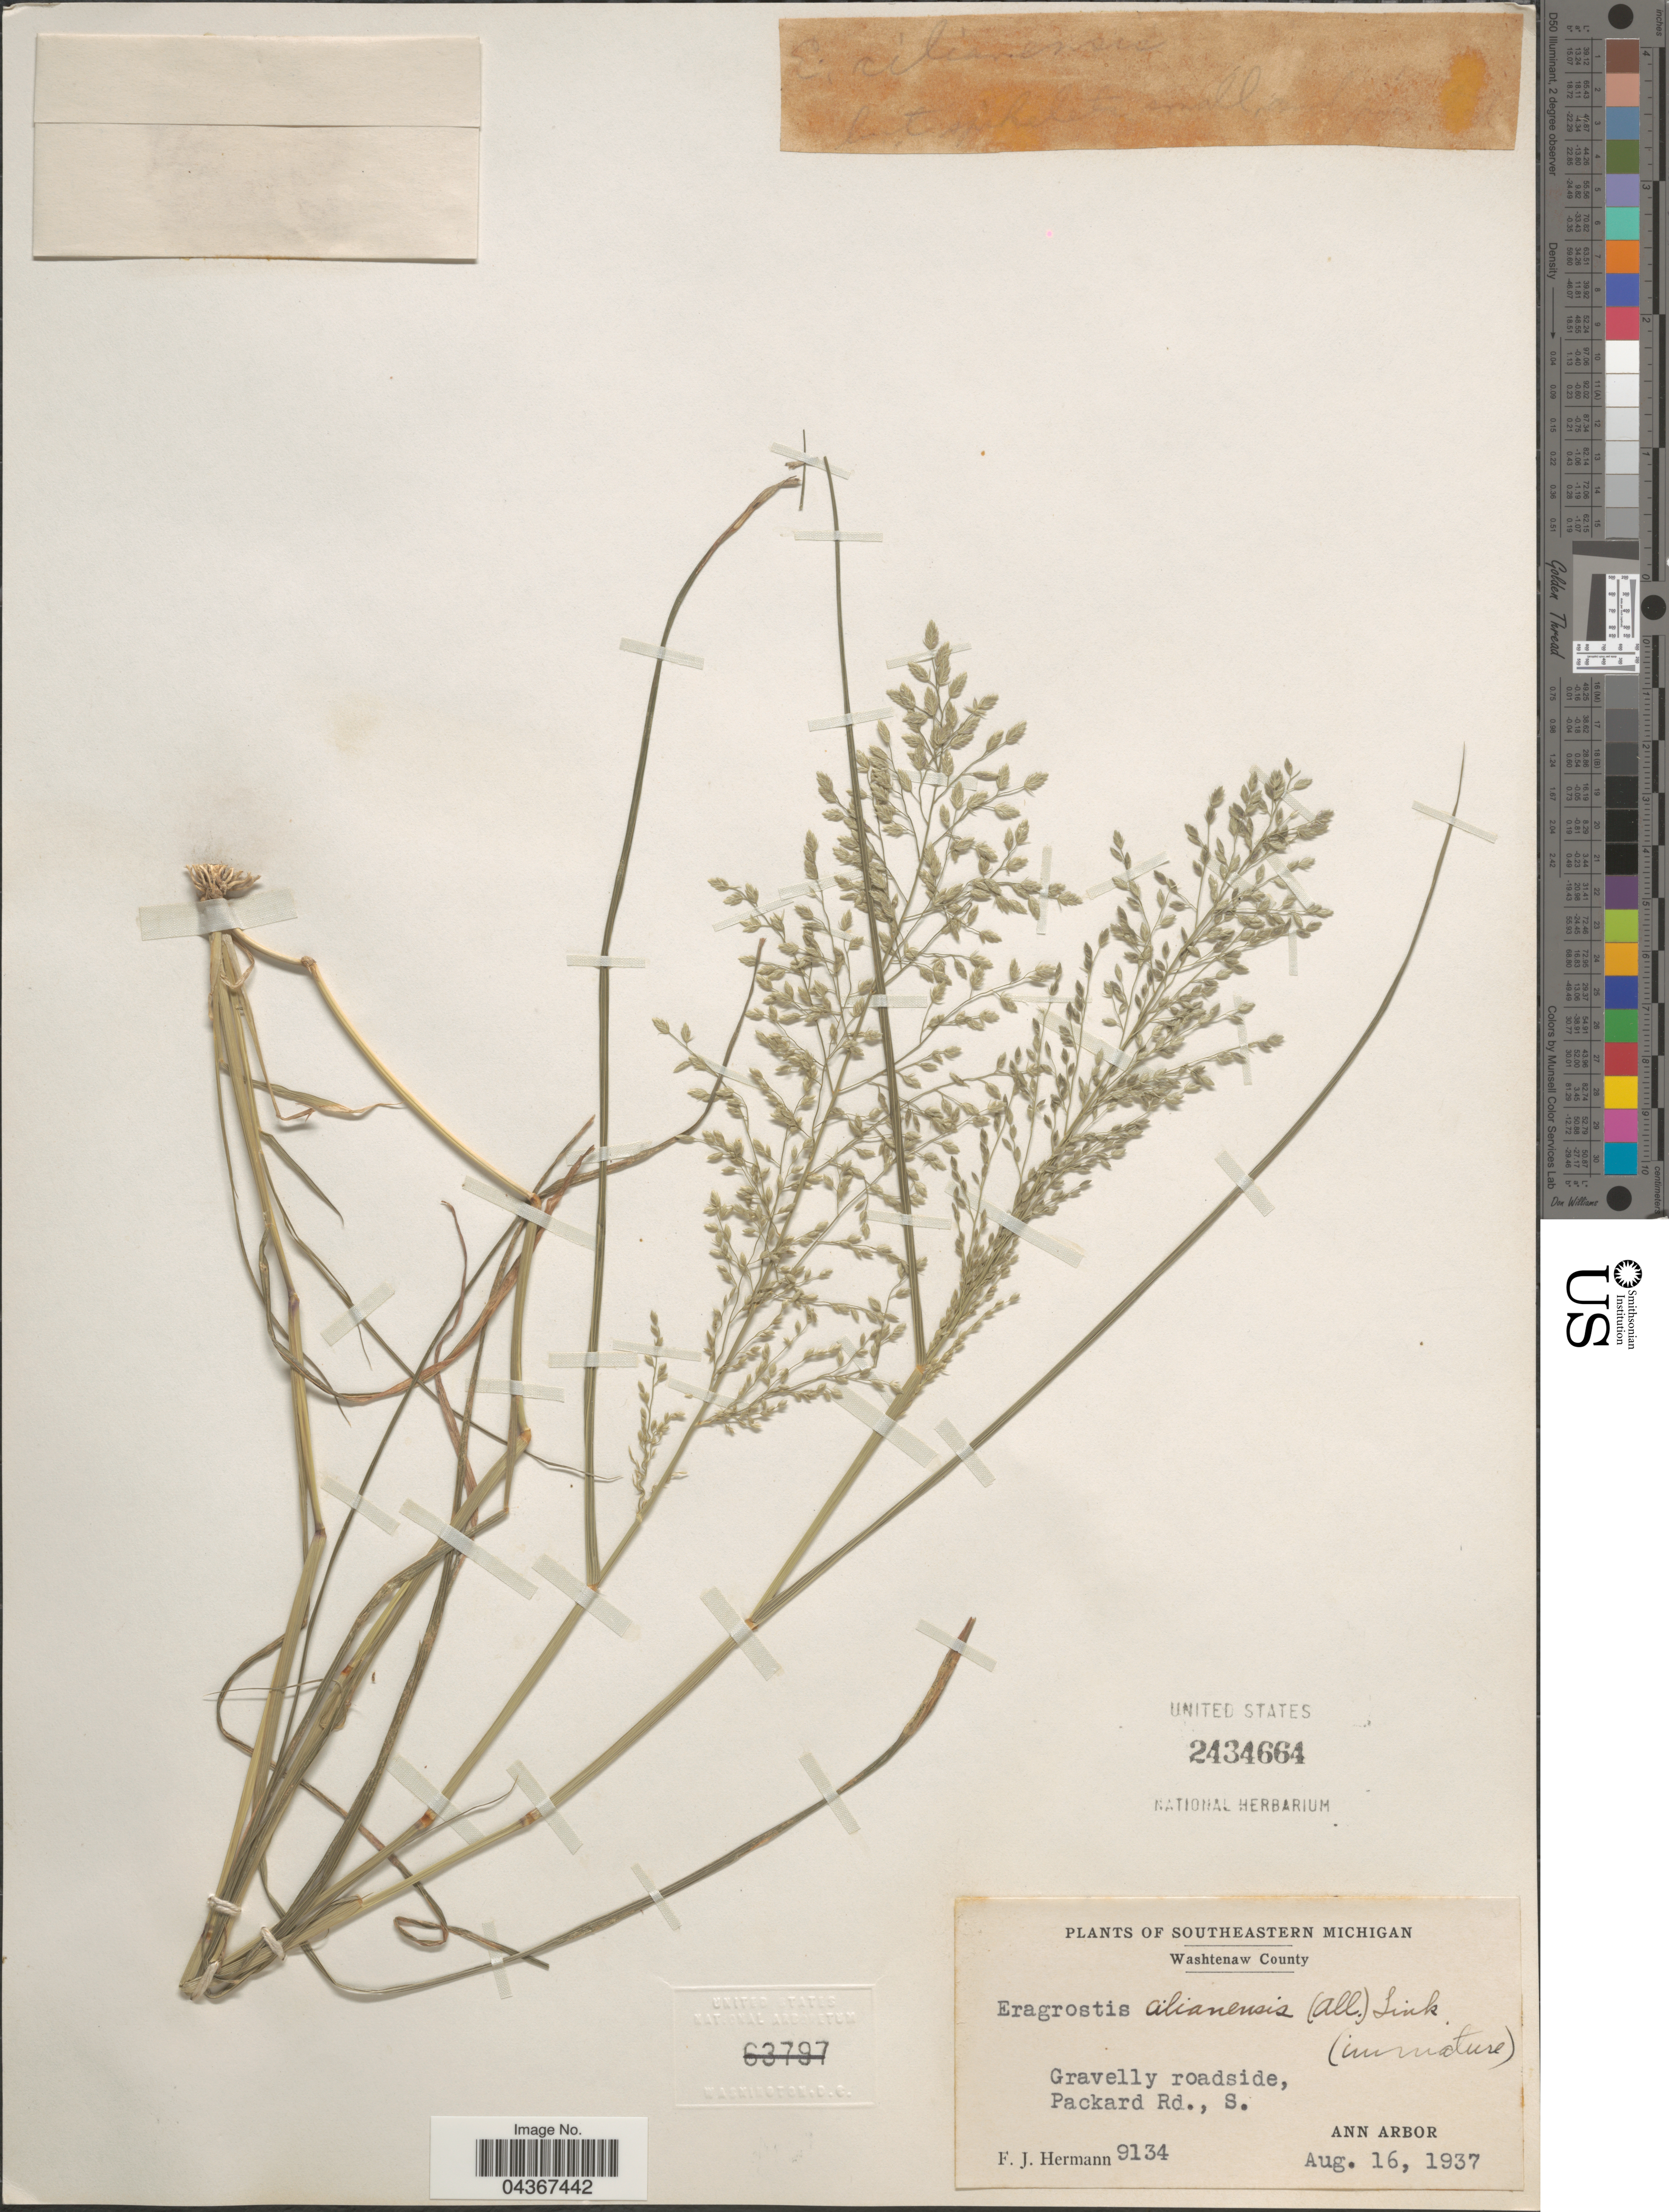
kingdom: Plantae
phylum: Tracheophyta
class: Liliopsida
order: Poales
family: Poaceae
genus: Eragrostis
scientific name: Eragrostis cilianensis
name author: (Bellardi) Vignolo ex Janch.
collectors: F. J. Hermann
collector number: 9134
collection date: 1937-08-16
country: United States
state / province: Michigan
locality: Southeastern Michigan. Washtenaw County. Gravelly roadside, Packard Rd., S. Ann Arbor.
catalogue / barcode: US 2434664